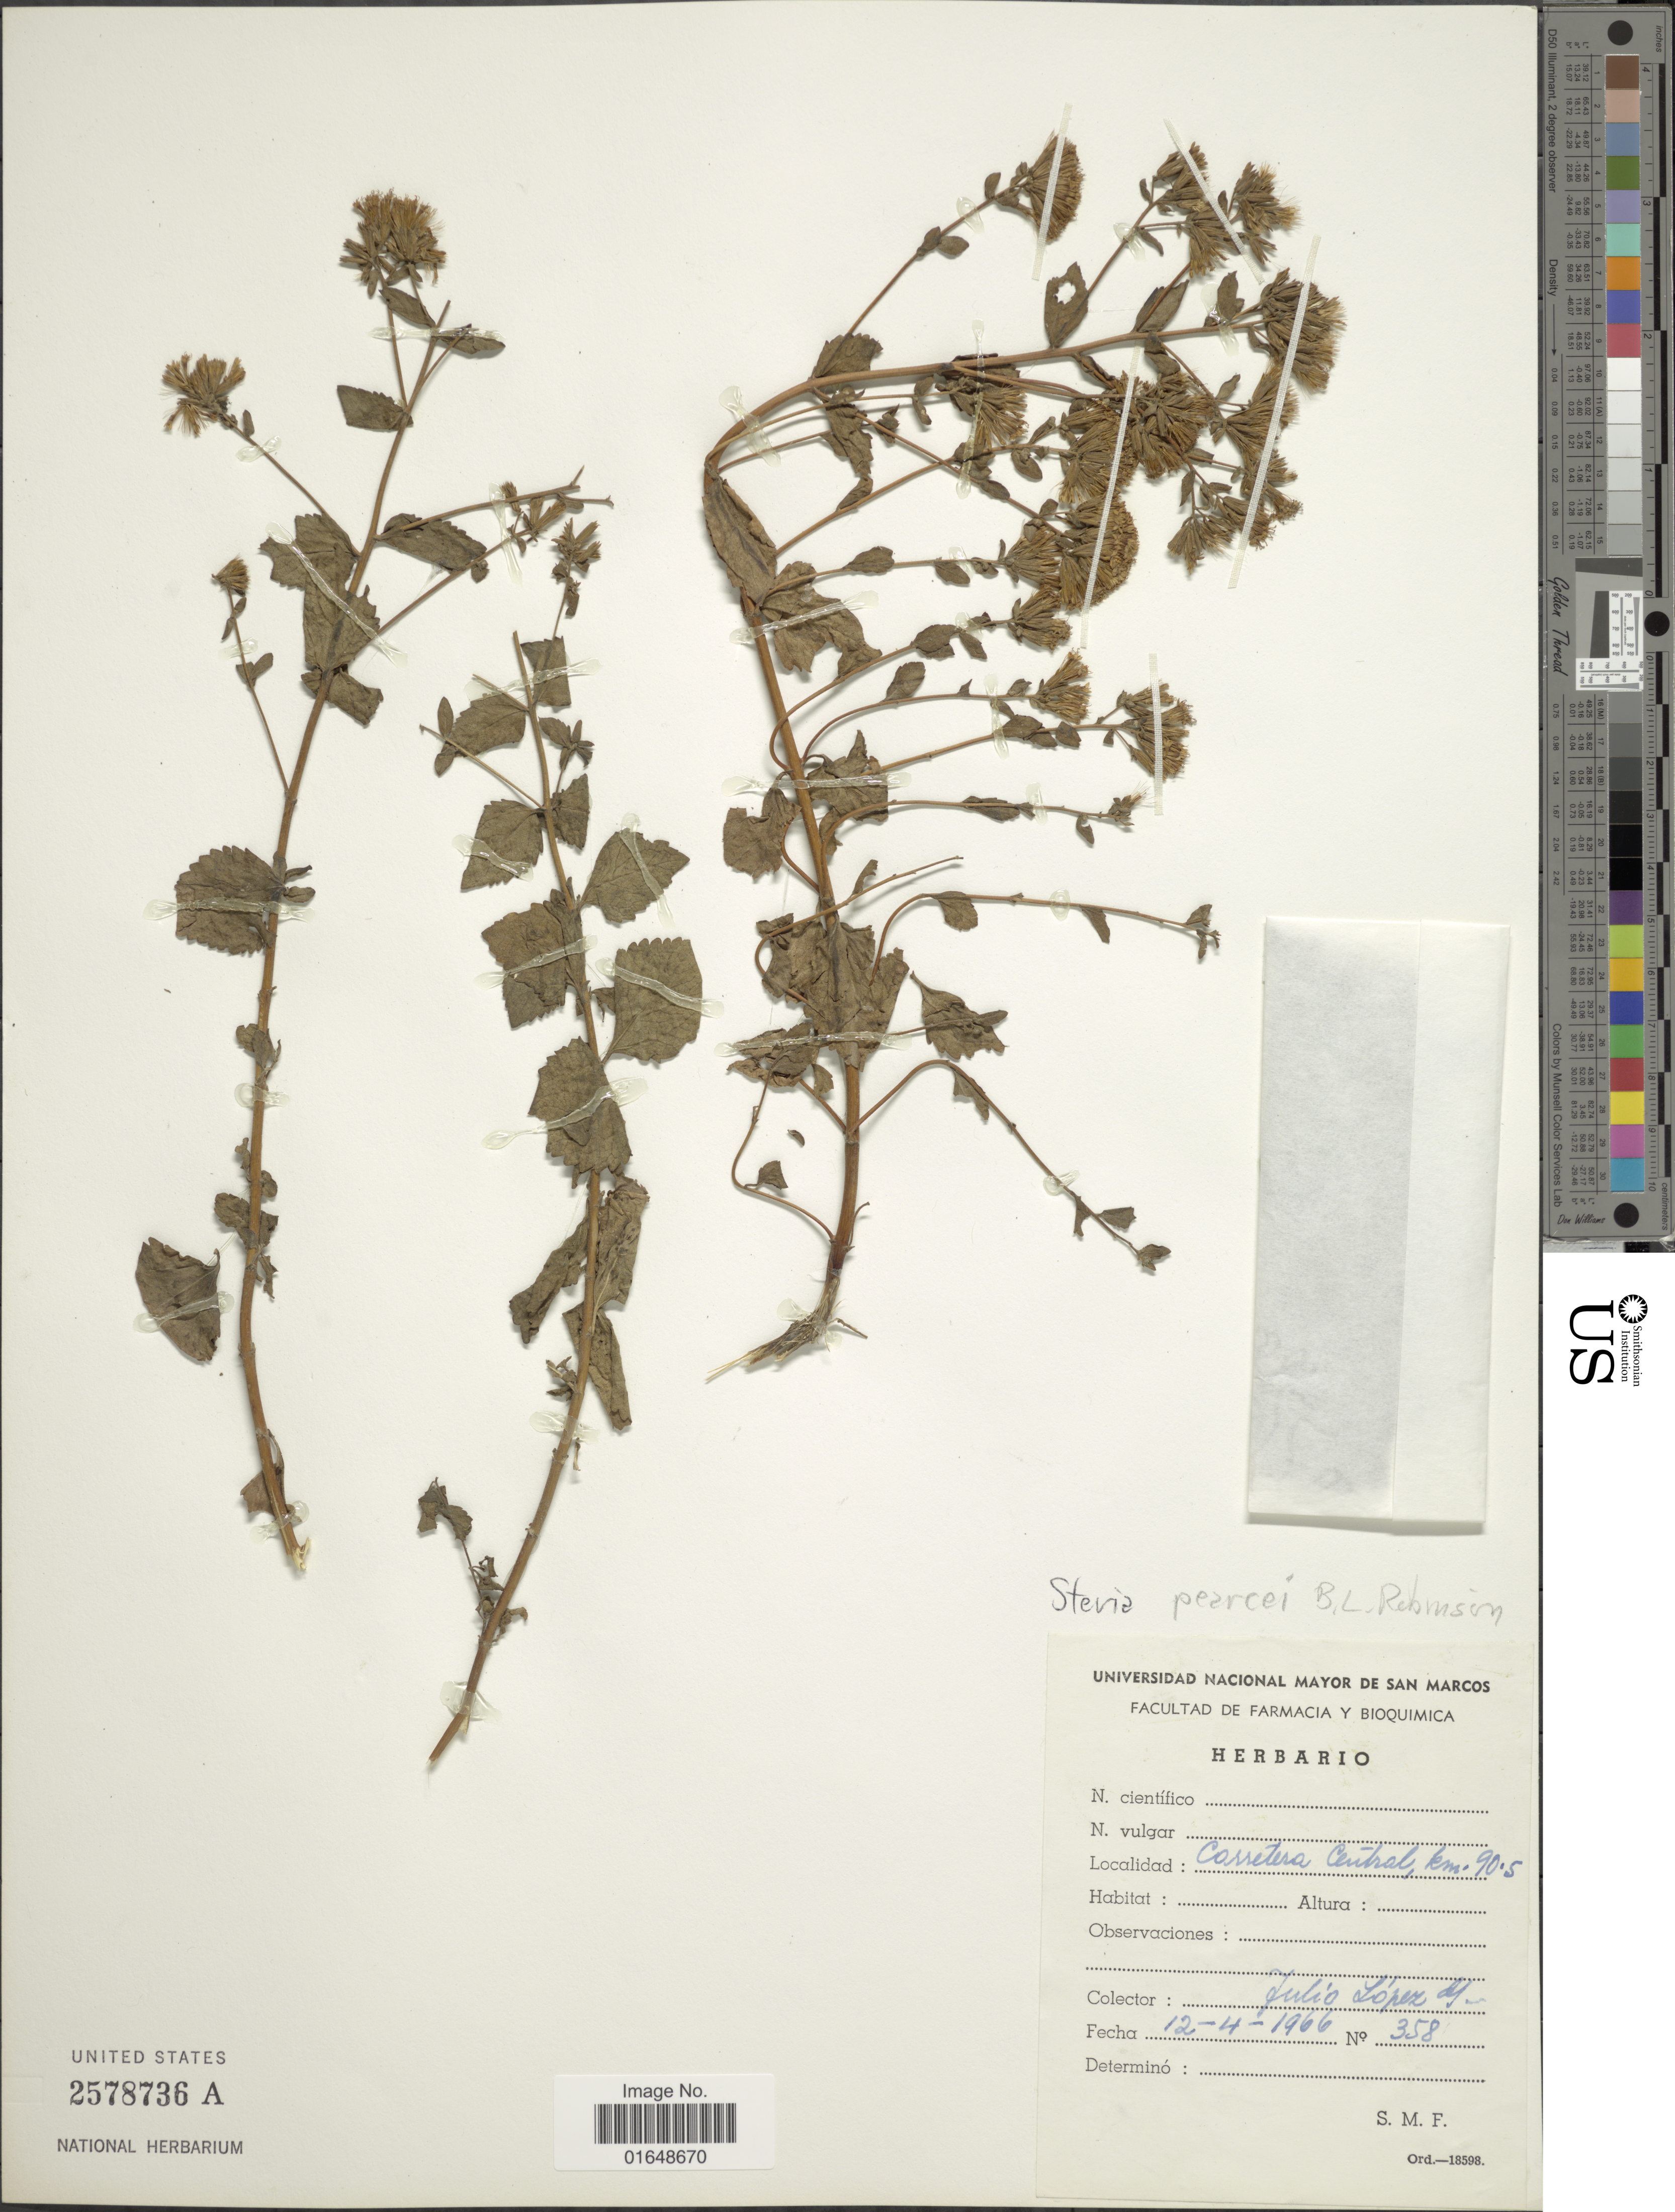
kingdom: Plantae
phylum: Tracheophyta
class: Magnoliopsida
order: Asterales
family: Asteraceae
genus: Stevia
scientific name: Stevia pearcei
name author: B.L. Rob. ex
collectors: J. Lopez M.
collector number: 358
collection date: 1966-04-12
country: Peru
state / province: Lima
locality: Corretera Central, km. 90. S.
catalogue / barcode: US 2578736A